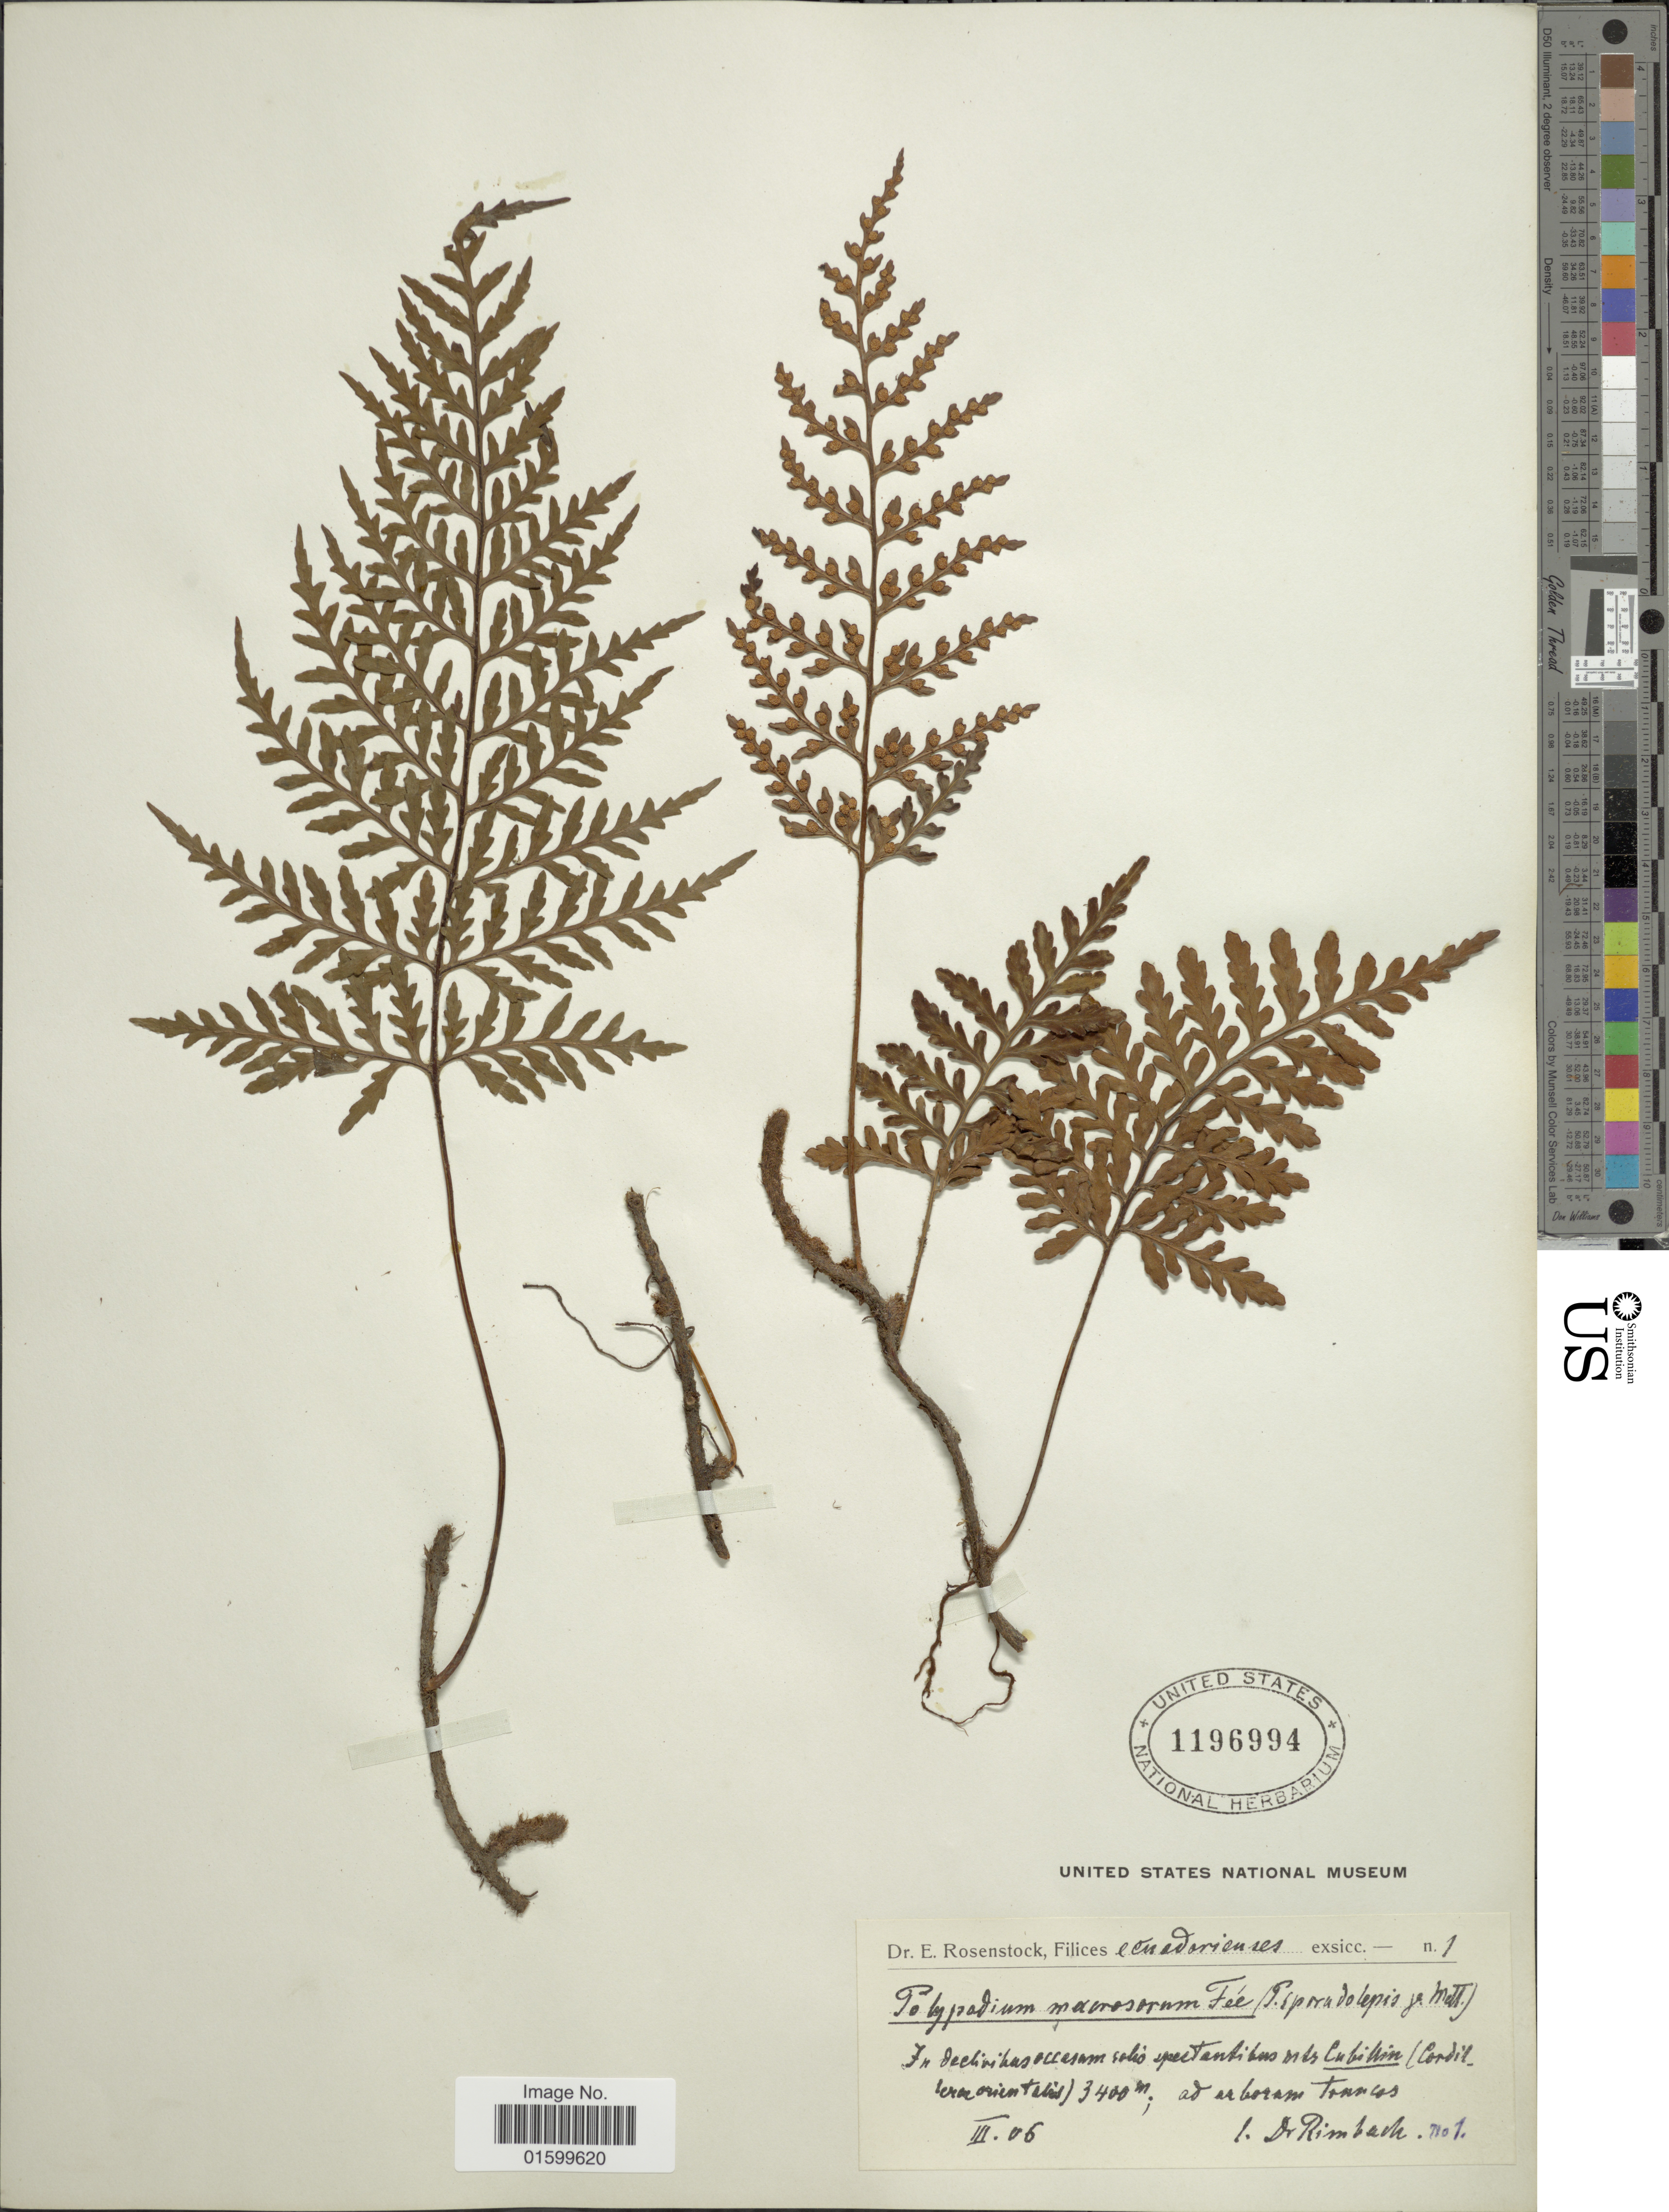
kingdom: Plantae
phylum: Tracheophyta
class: Polypodiopsida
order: Polypodiales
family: Polypodiaceae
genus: Pleopeltis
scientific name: Pleopeltis monosora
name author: (Desv.) A.R. Sm.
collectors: Rimbach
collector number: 1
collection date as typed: Transcribed d/m/y: /3/6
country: Ecuador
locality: Ecuadorienses, Cubillin (Cordillera orientalis)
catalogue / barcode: US 1196994